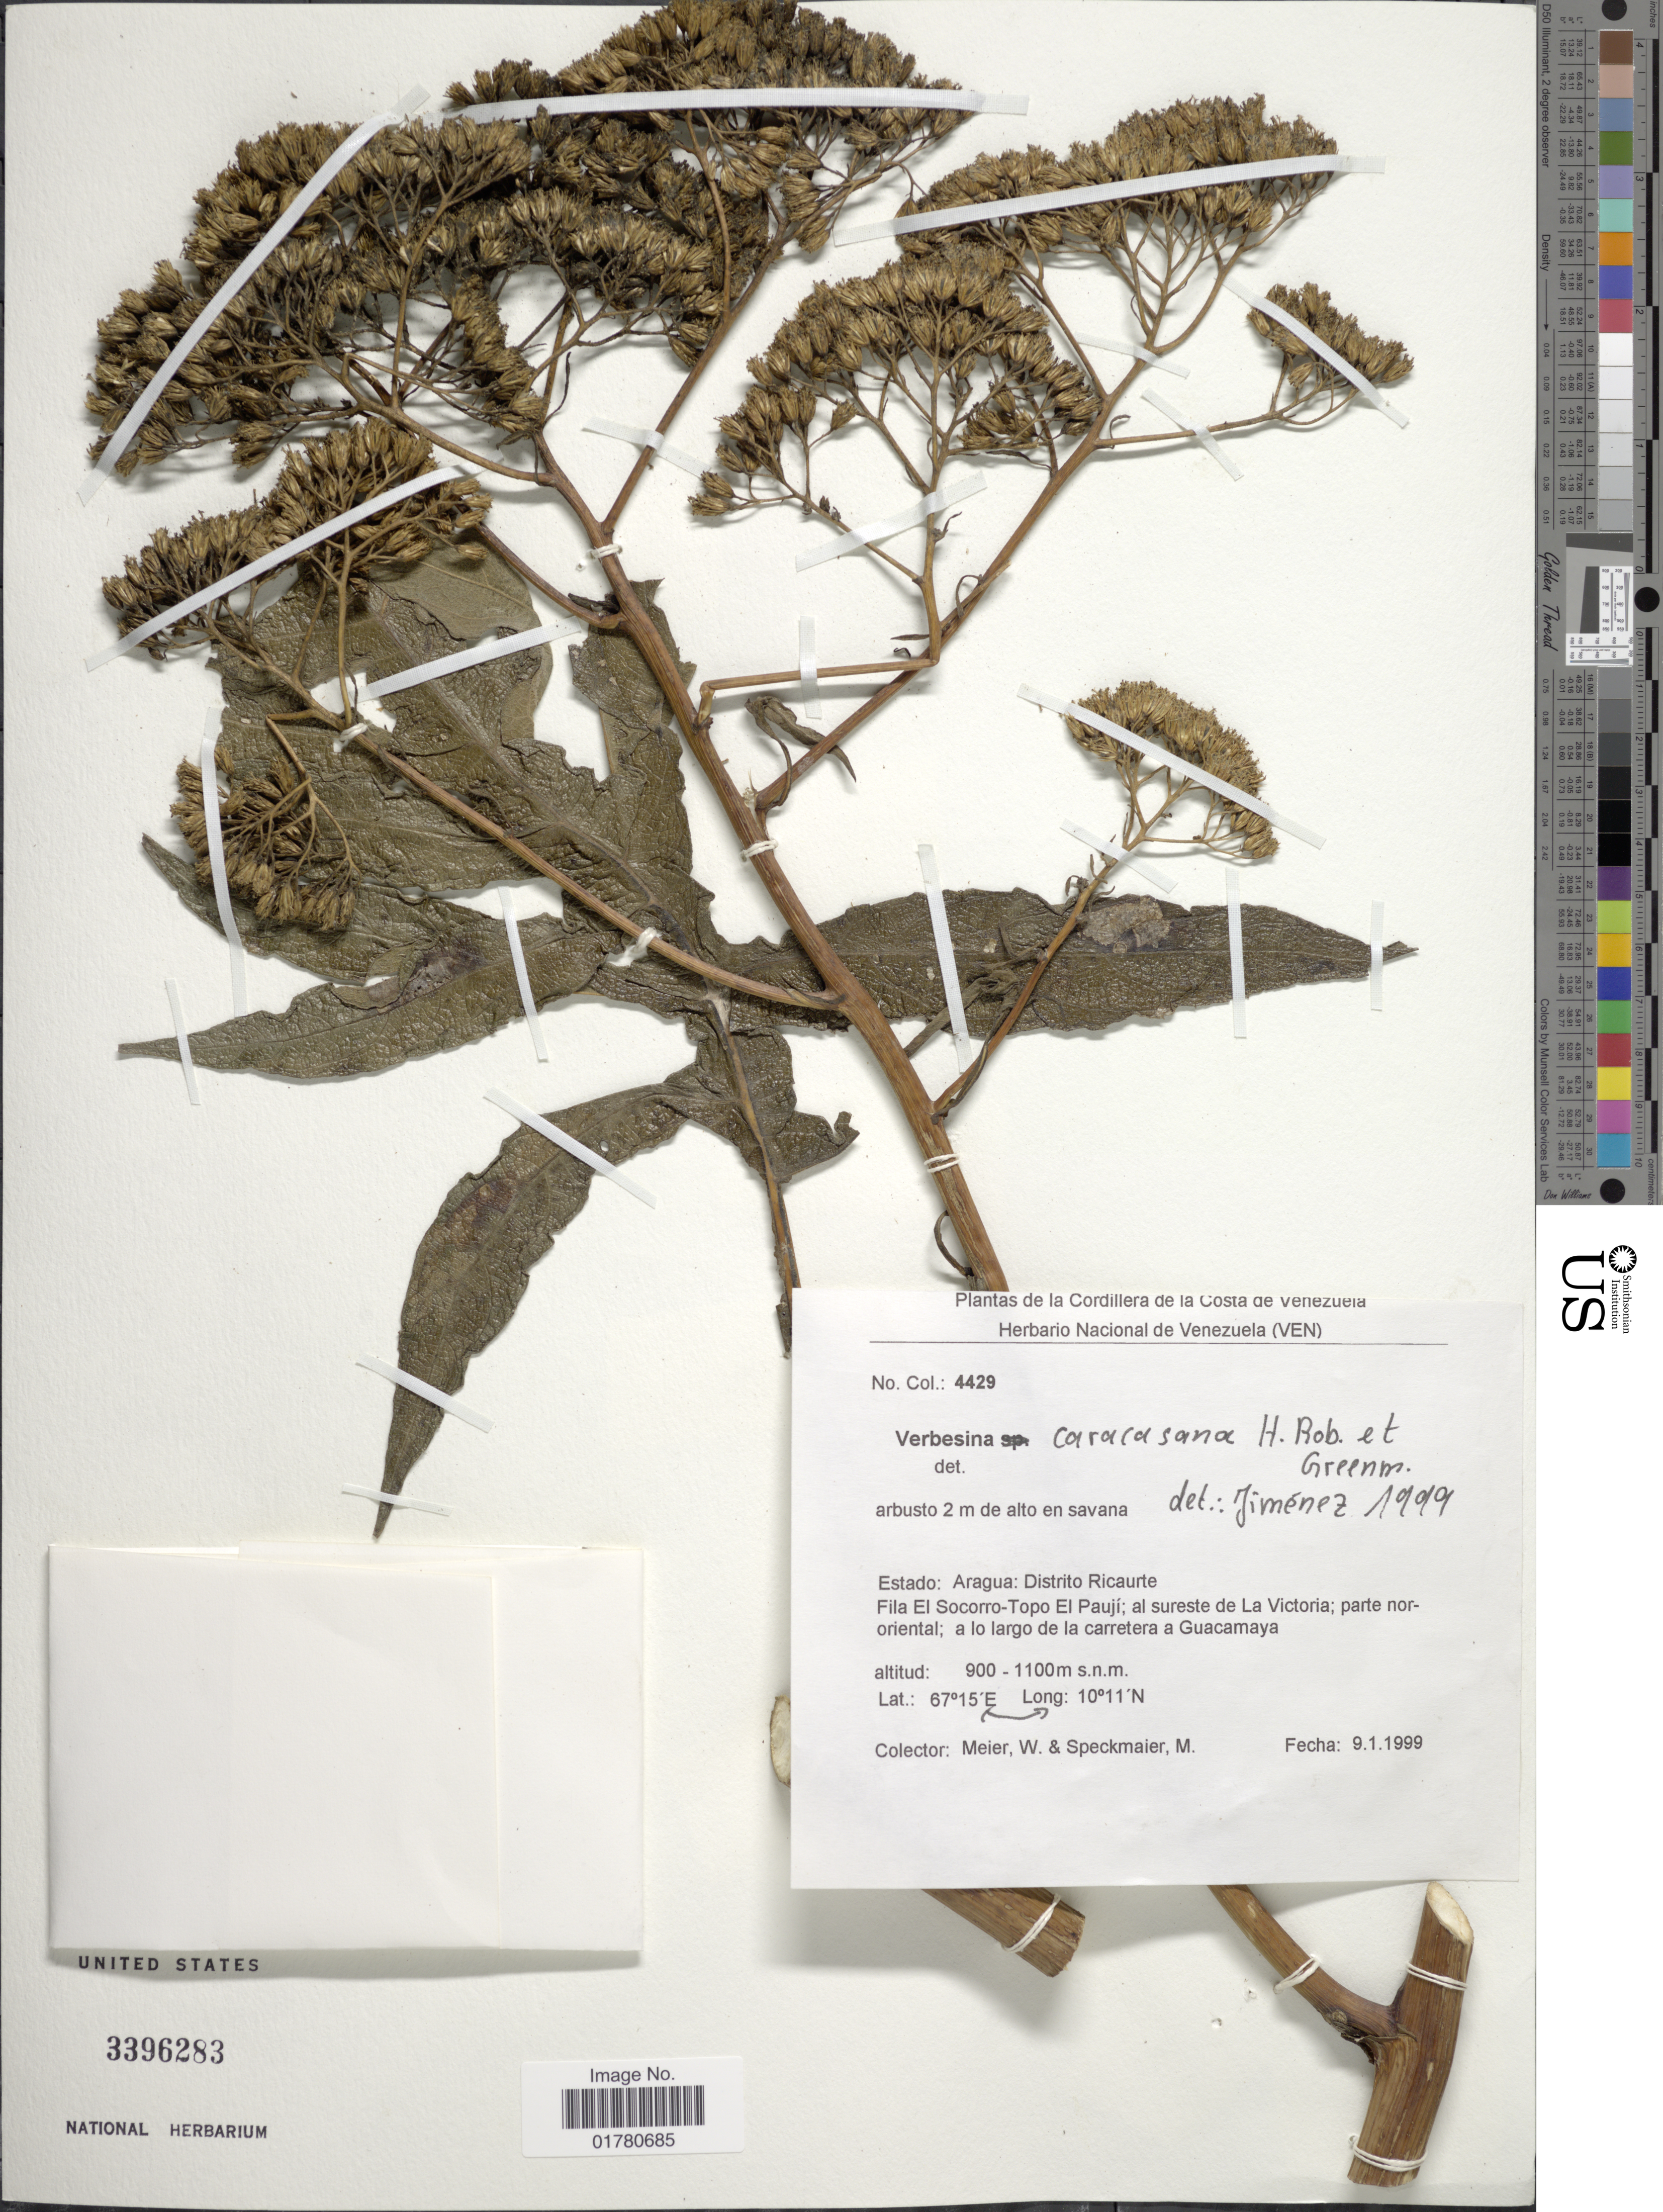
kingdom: Plantae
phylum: Tracheophyta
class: Magnoliopsida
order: Asterales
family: Asteraceae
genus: Verbesina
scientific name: Verbesina caracasana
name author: B.L. Rob. & Greenm.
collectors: W. Meier & M. Speckmaier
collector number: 4429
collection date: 1999-01-09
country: Venezuela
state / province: Aragua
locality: Distrito Ricaurte Fila El Socorro-Tope El Paují; al sureste de La Victoria; parte nor-oriental; a lo largo de la carretera a Guacamaya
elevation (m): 900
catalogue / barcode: US 3396283